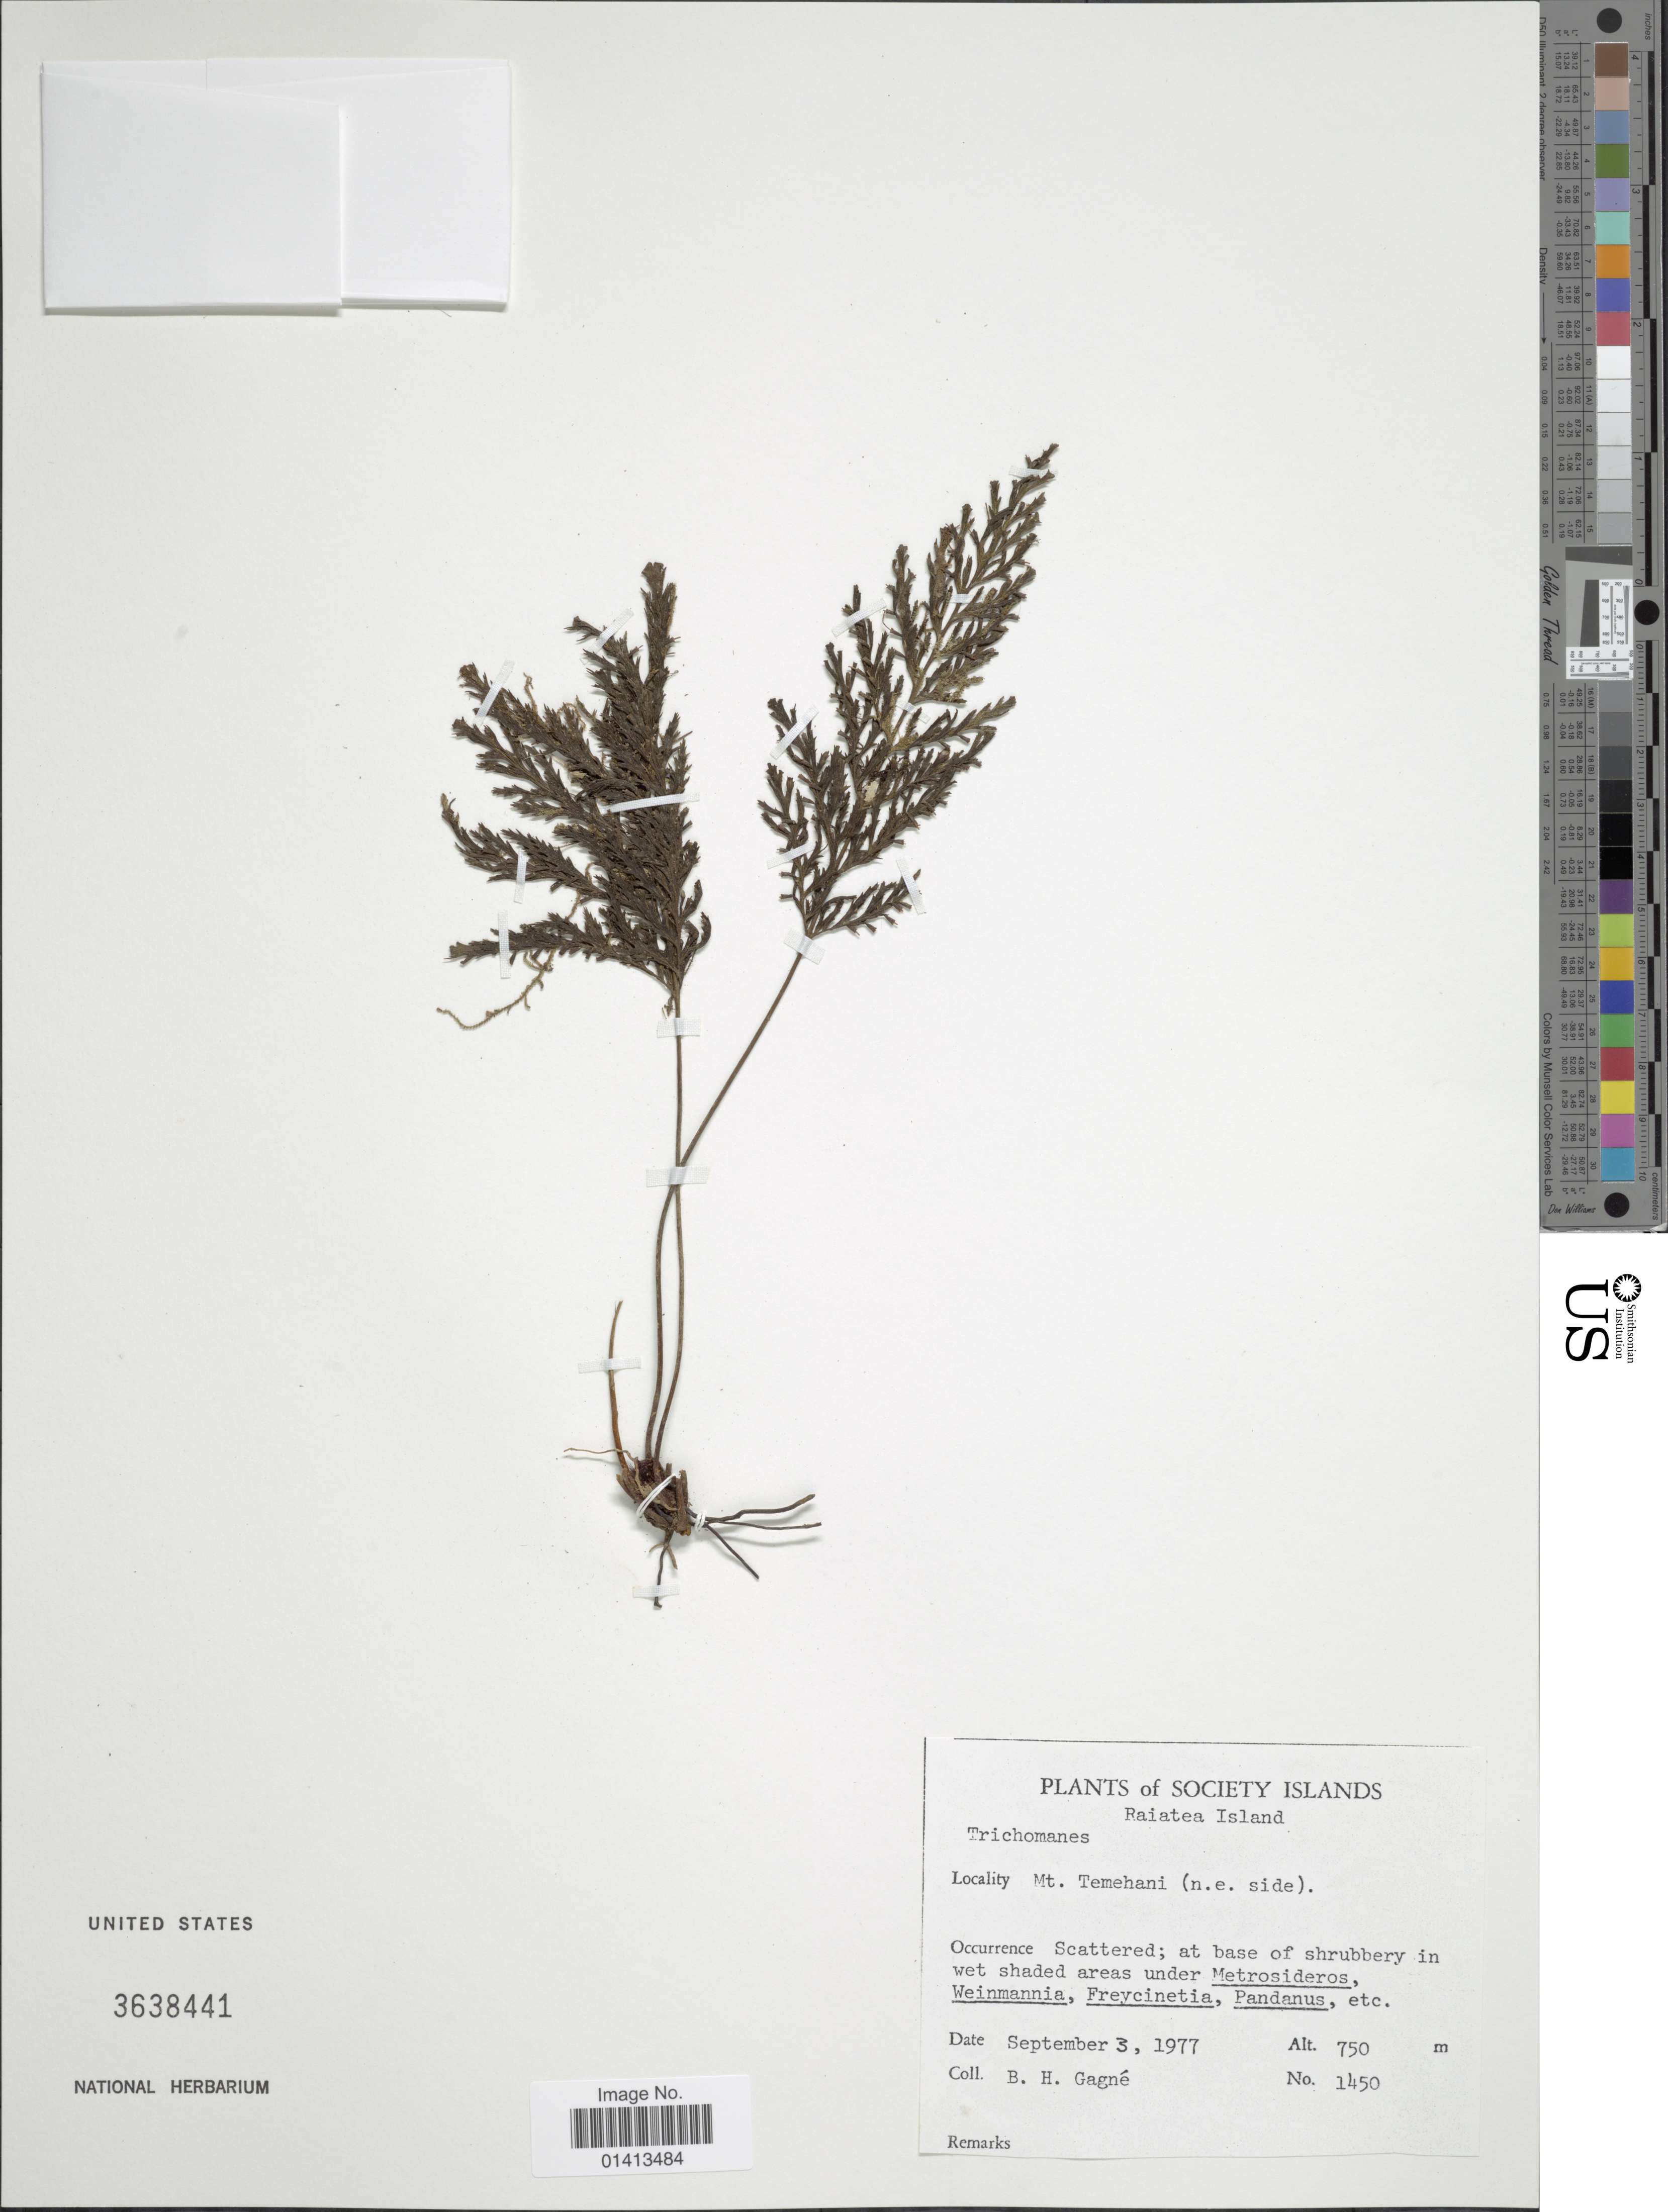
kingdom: Plantae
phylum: Tracheophyta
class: Polypodiopsida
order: Hymenophyllales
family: Hymenophyllaceae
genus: Crepidomanes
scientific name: Crepidomanes sp.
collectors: B. H. Gagné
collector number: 1450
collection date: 1977-09-03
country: French Polynesia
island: Raiatea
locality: Mt Temehani (n.e. side)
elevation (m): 750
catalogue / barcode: US 3638441